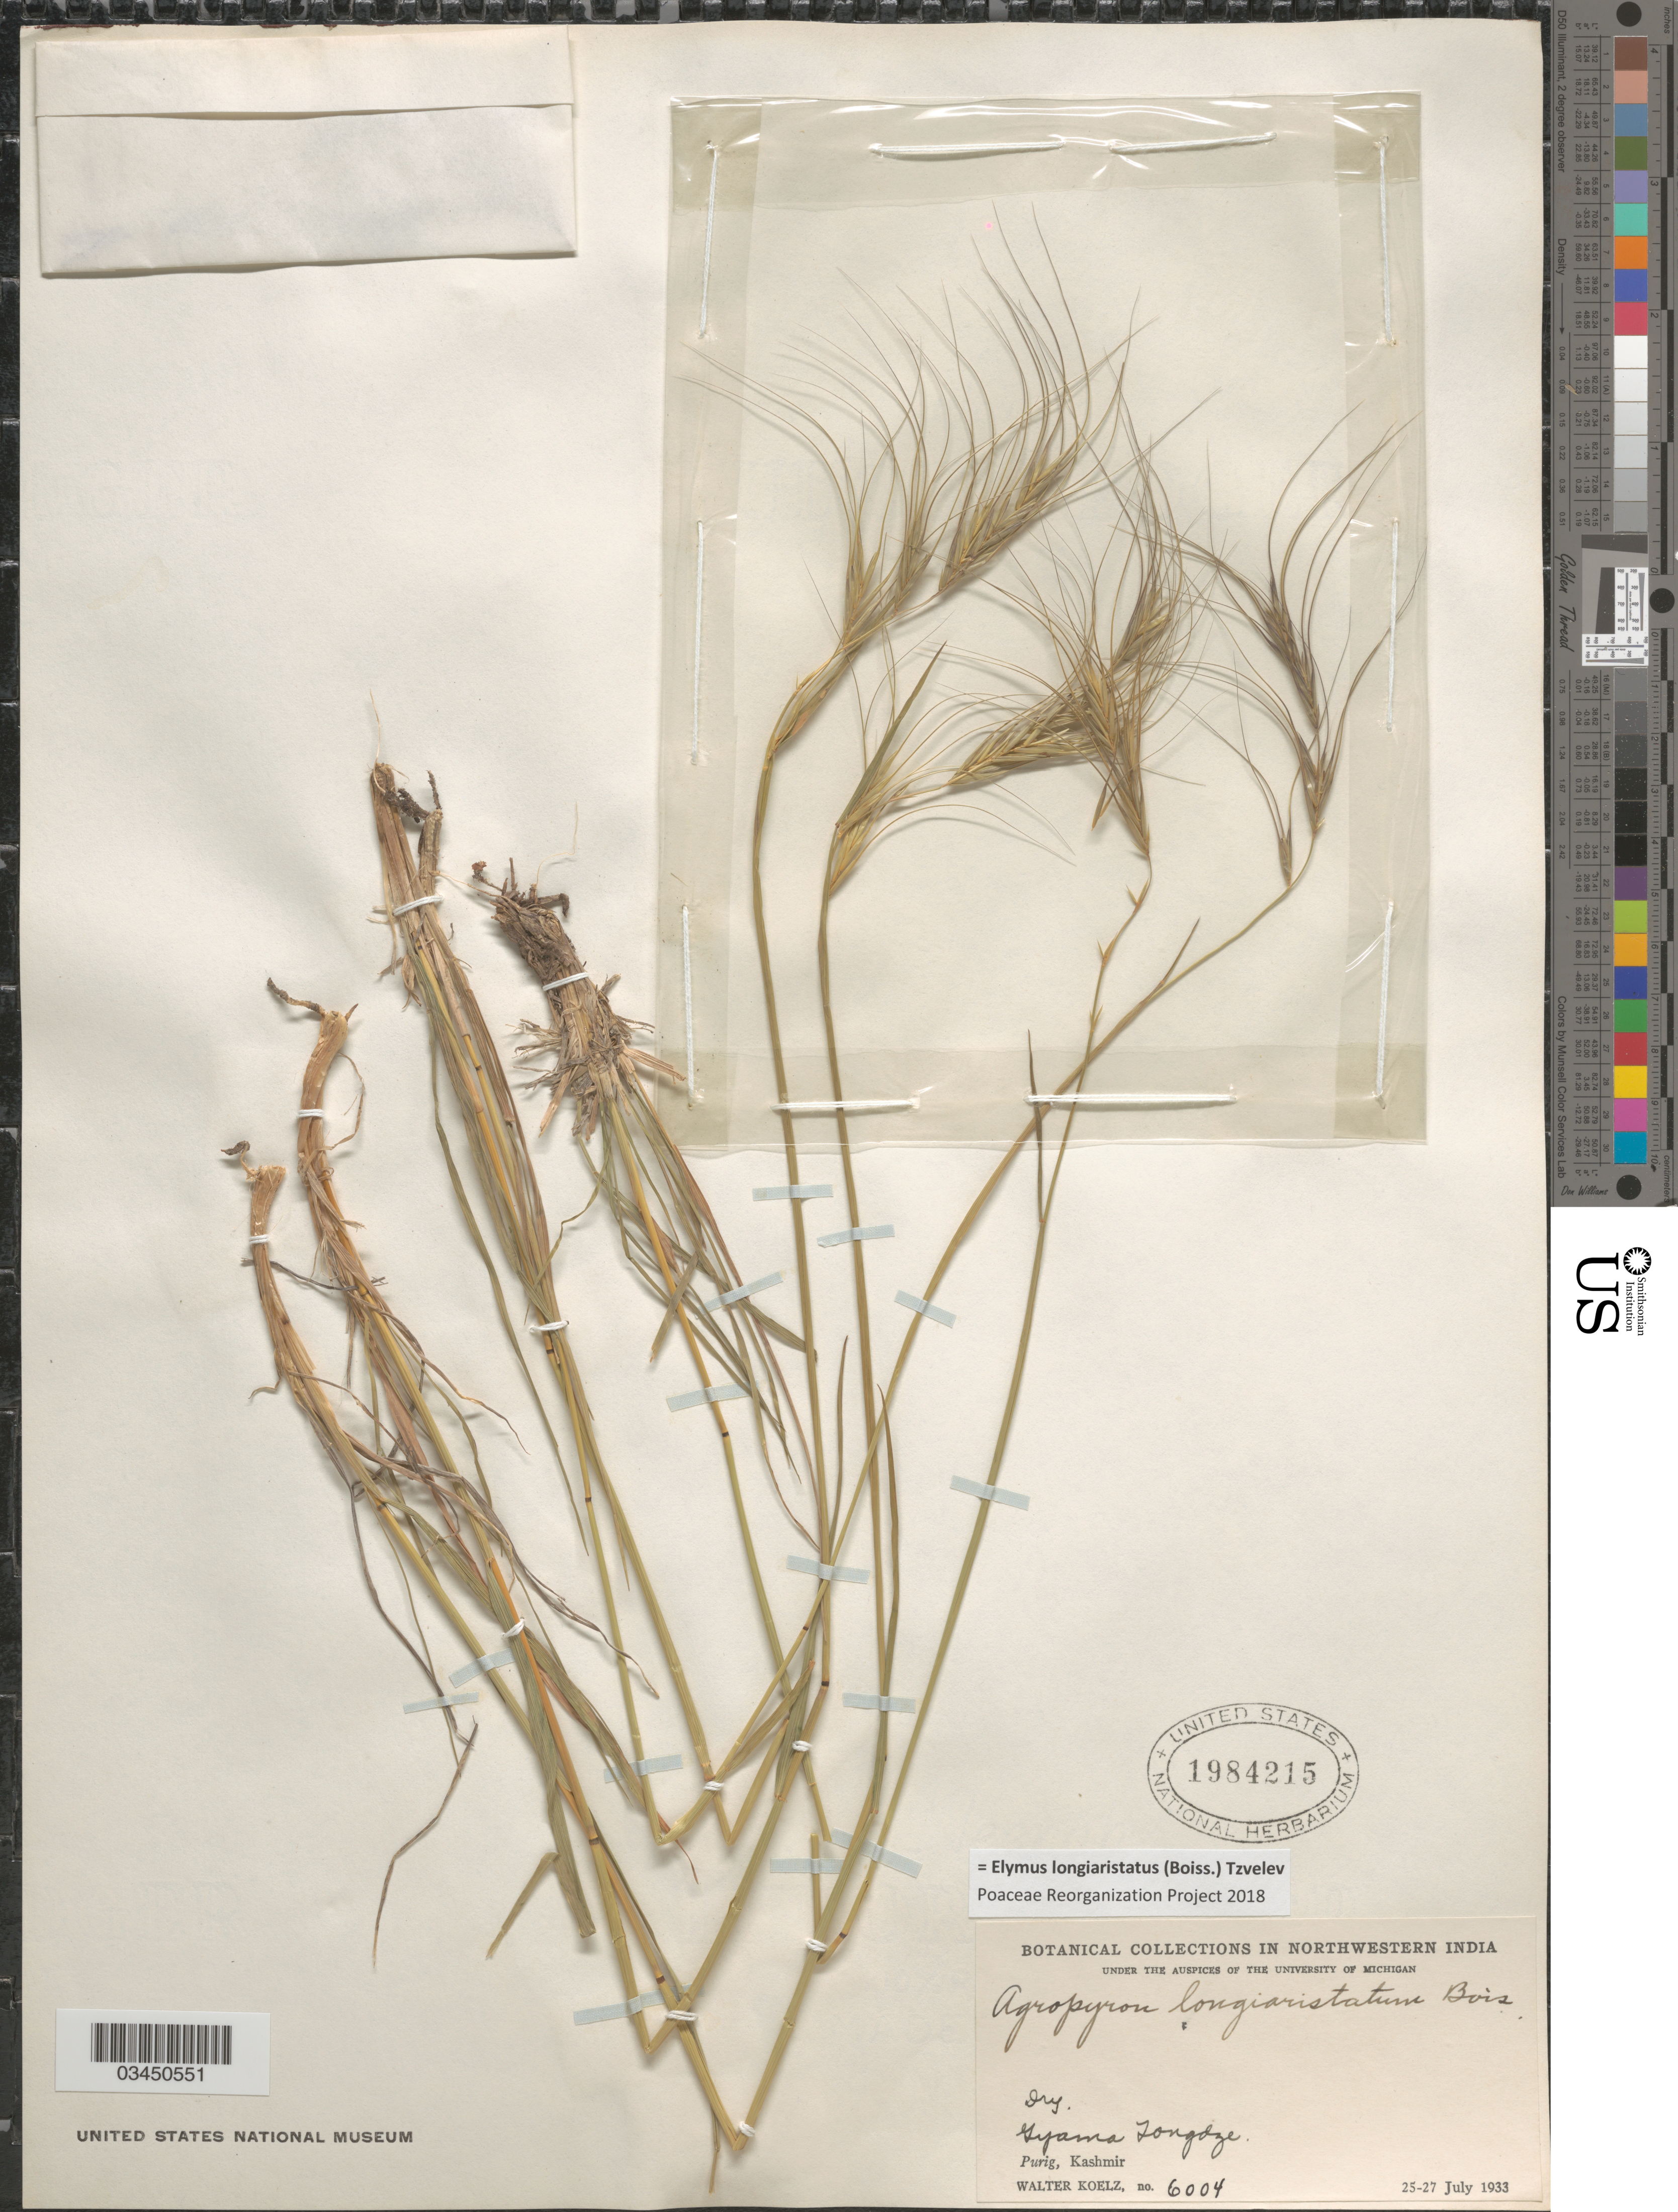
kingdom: Plantae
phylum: Tracheophyta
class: Liliopsida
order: Poales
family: Poaceae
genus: Elymus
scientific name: Elymus longiaristatus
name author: (Boiss.) Tzvelev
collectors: W. N. Koelz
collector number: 6004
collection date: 1933-07-25/1933-07-27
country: India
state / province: Jammu and Kashmir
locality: Northwestern India. Dry. Gyama Tongdze. Purig, Kashmir.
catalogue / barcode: US 1984215